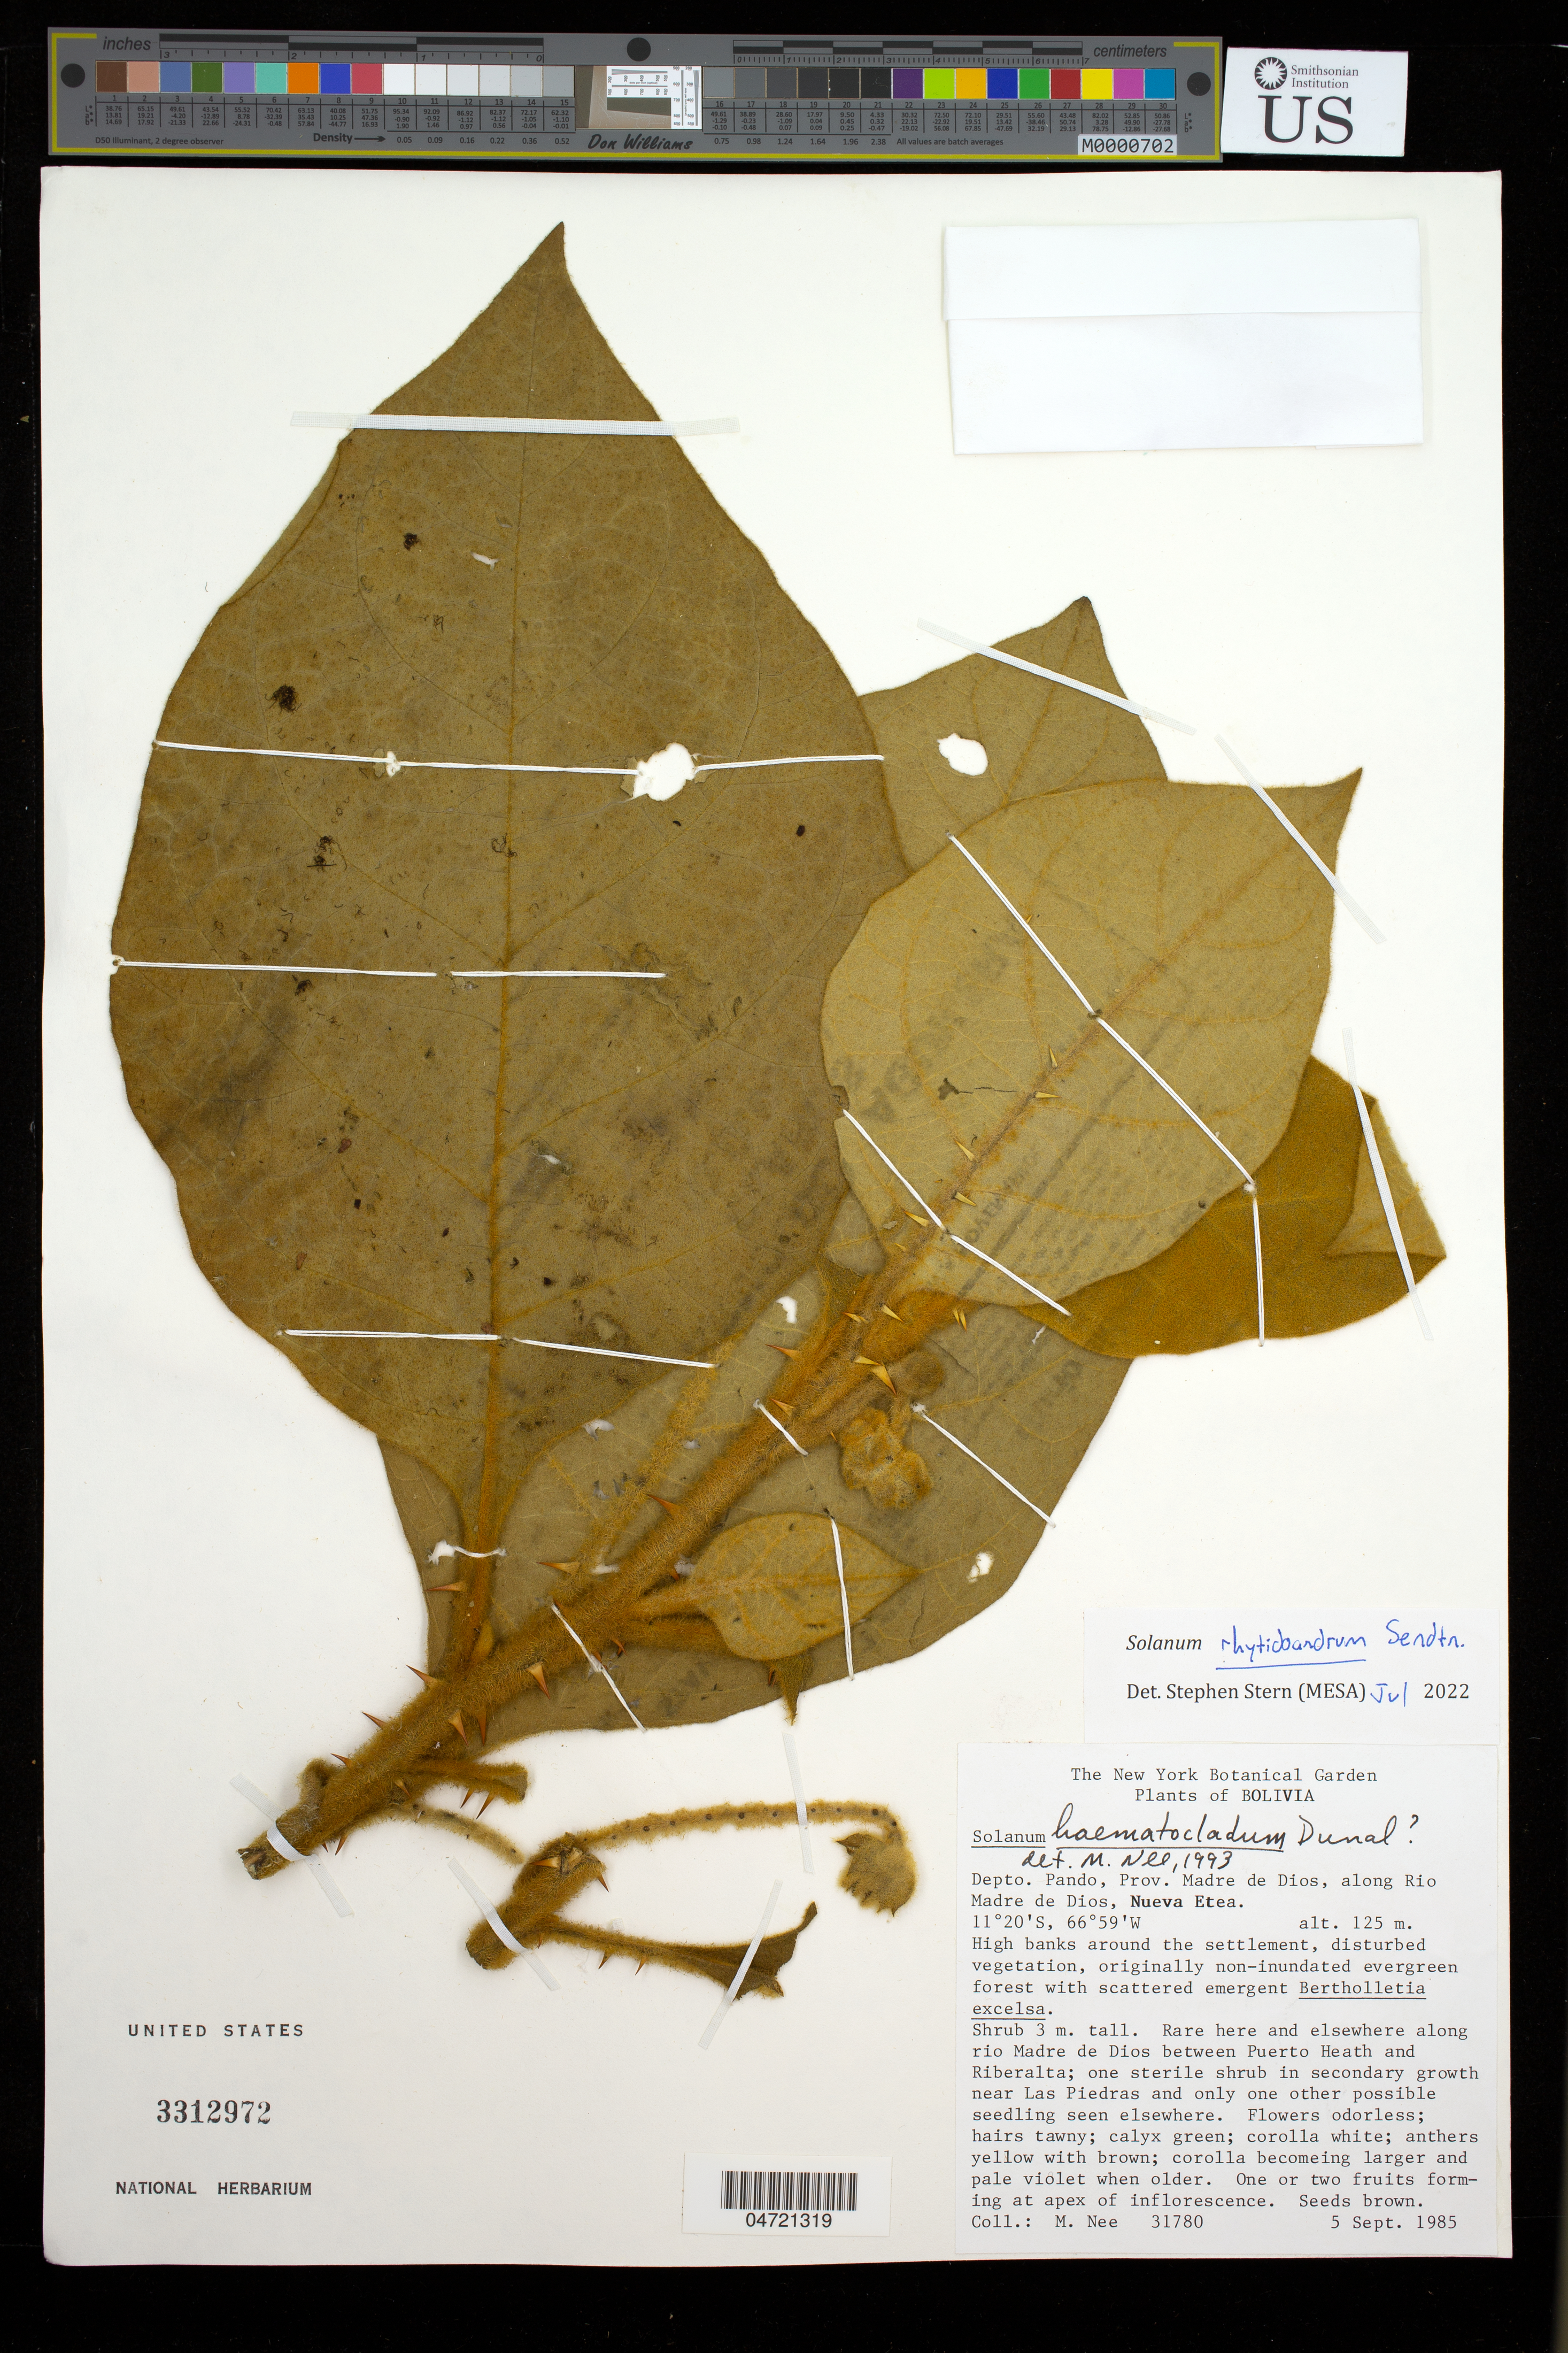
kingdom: Plantae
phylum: Tracheophyta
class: Magnoliopsida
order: Solanales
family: Solanaceae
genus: Solanum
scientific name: Solanum rhytidoandrum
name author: Sendtn.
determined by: Stern, S. R., (UT)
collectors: M. Nee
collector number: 31780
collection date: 1985-09-05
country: Bolivia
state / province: Pando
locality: Depto. Pando, Prov. Madre de Dios, along Rio Madre de Dios, Nueva Etea.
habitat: high banks aroun dth esettlement, disturbed vegetation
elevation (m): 125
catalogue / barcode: US 3312972